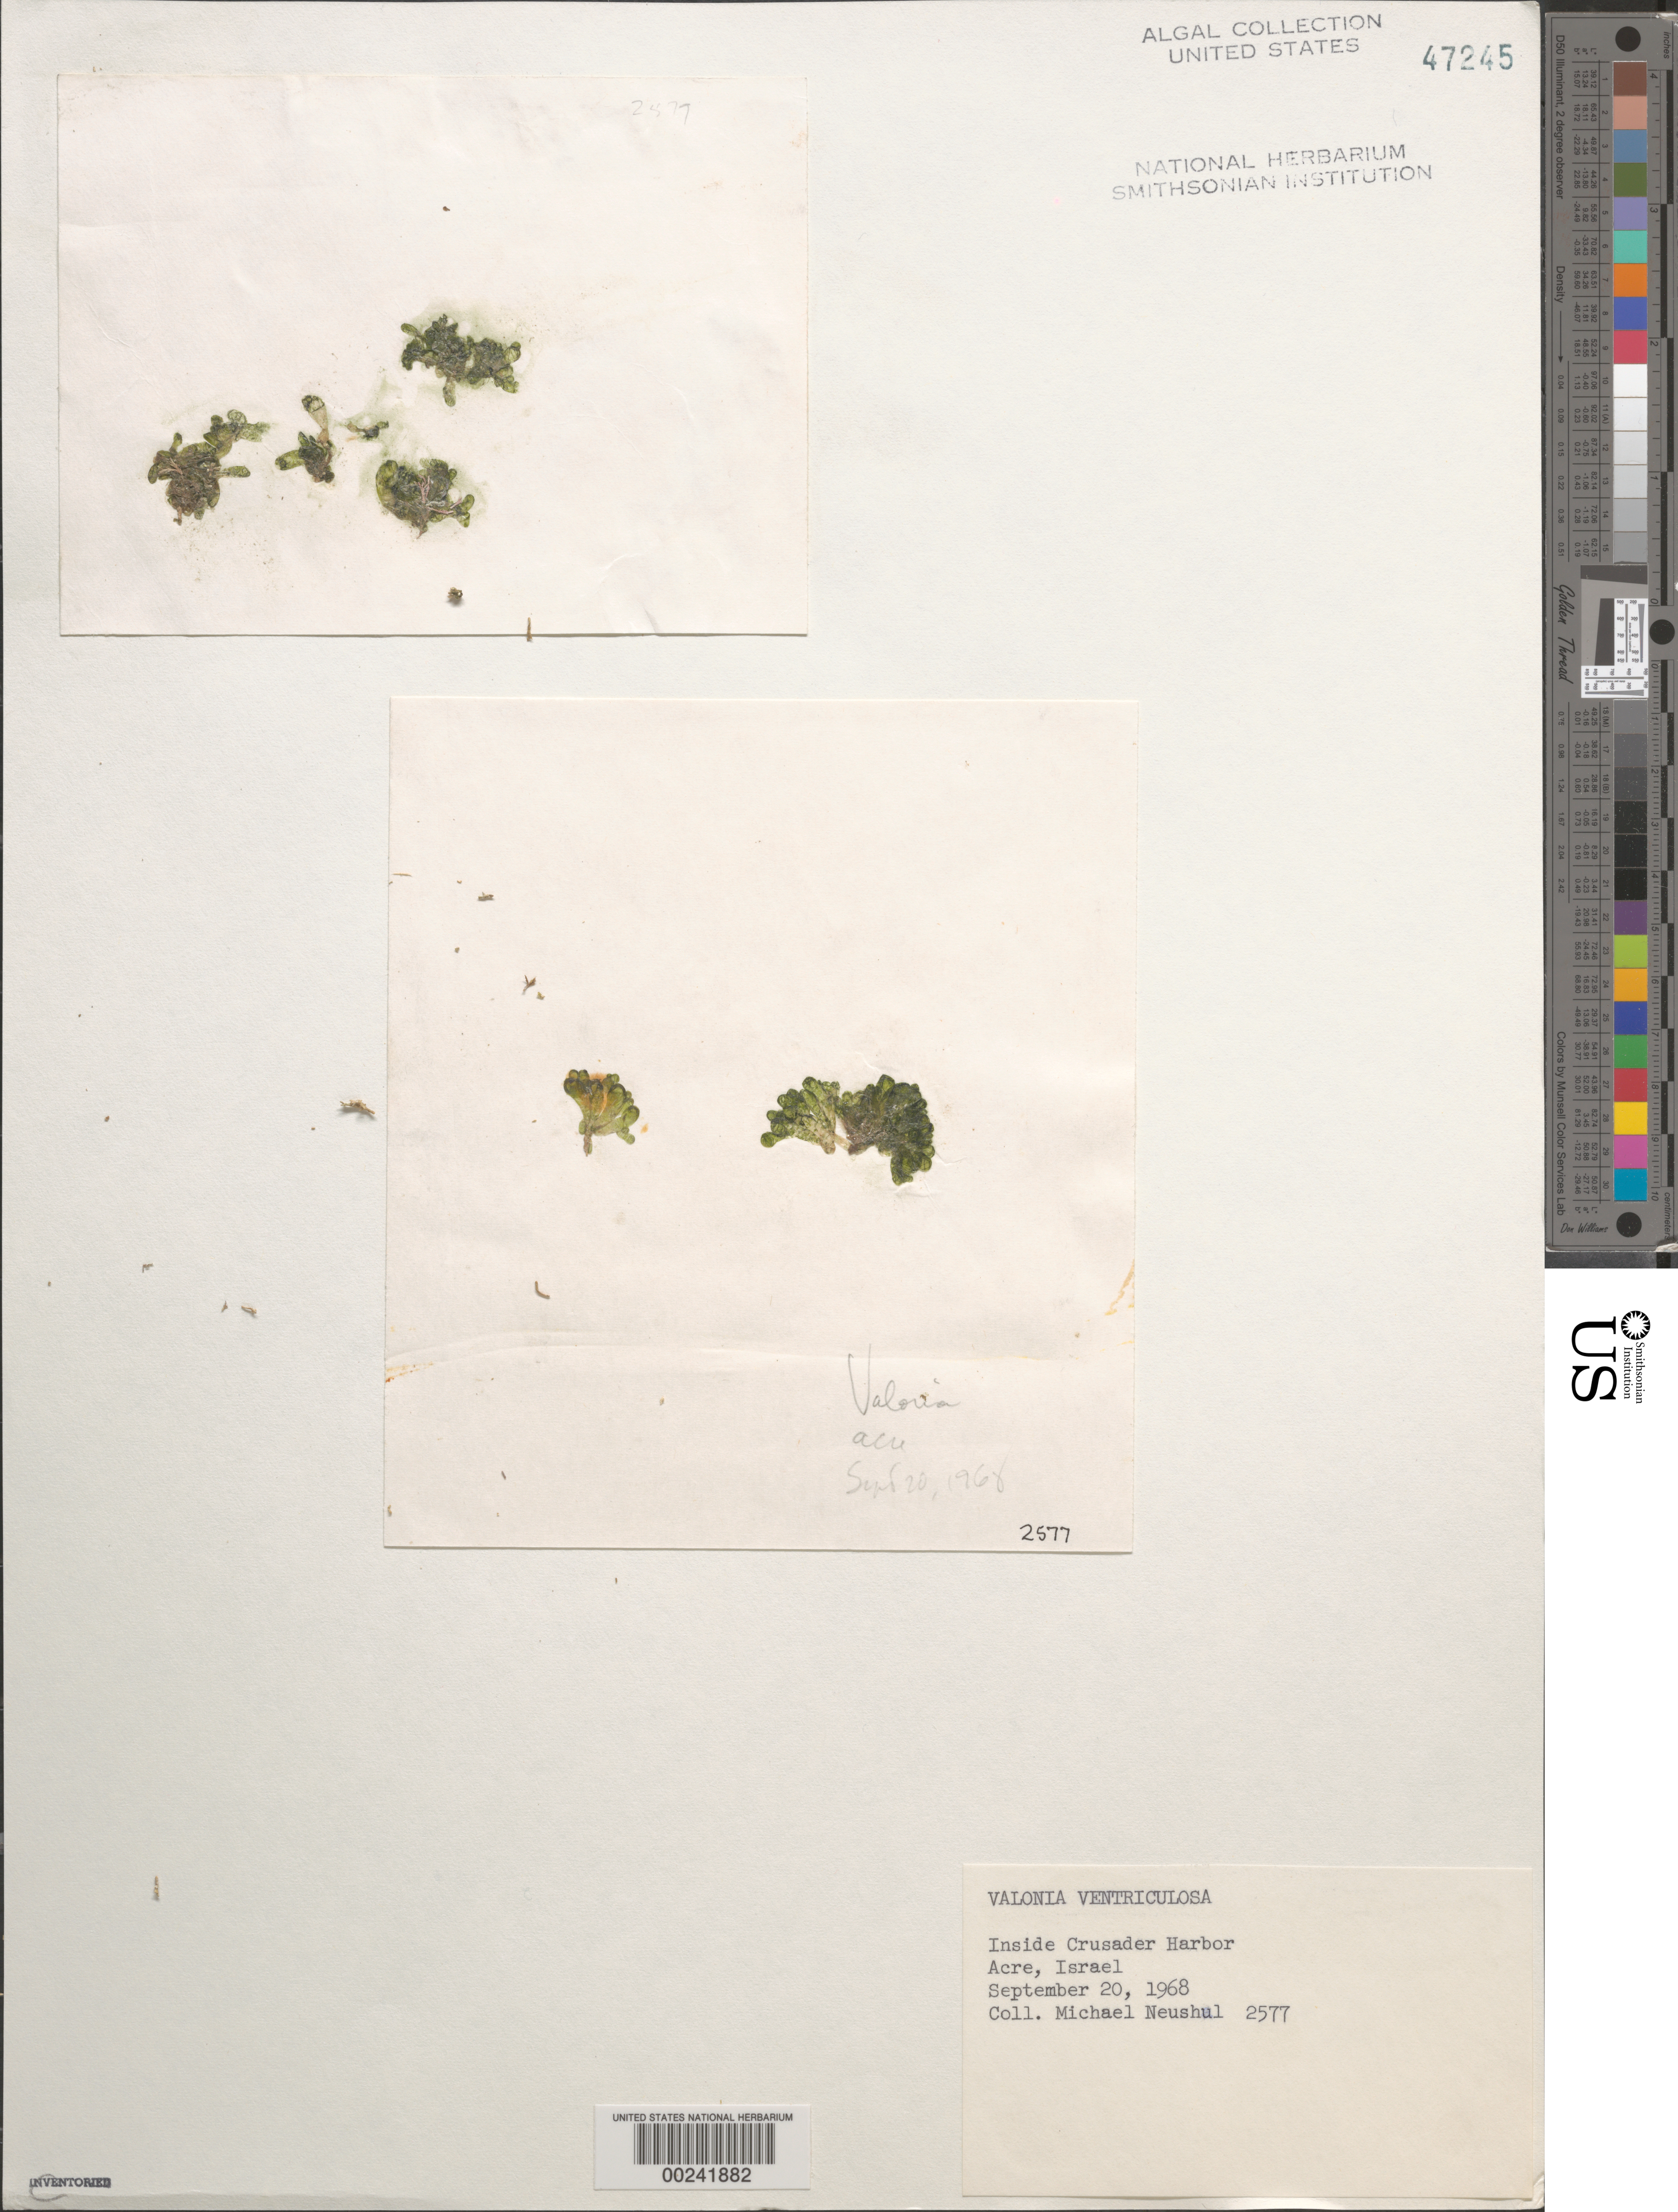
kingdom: Plantae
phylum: Chlorophyta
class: Ulvophyceae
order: Siphonocladales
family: Valoniaceae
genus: Valonia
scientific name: Valonia ventricosa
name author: J. Agardh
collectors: M. Neushul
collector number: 2577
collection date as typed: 20 Sep 1968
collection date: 1968-09-20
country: Israel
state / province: Northern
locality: Acre, inside Crusader Harbor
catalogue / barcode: US 47245